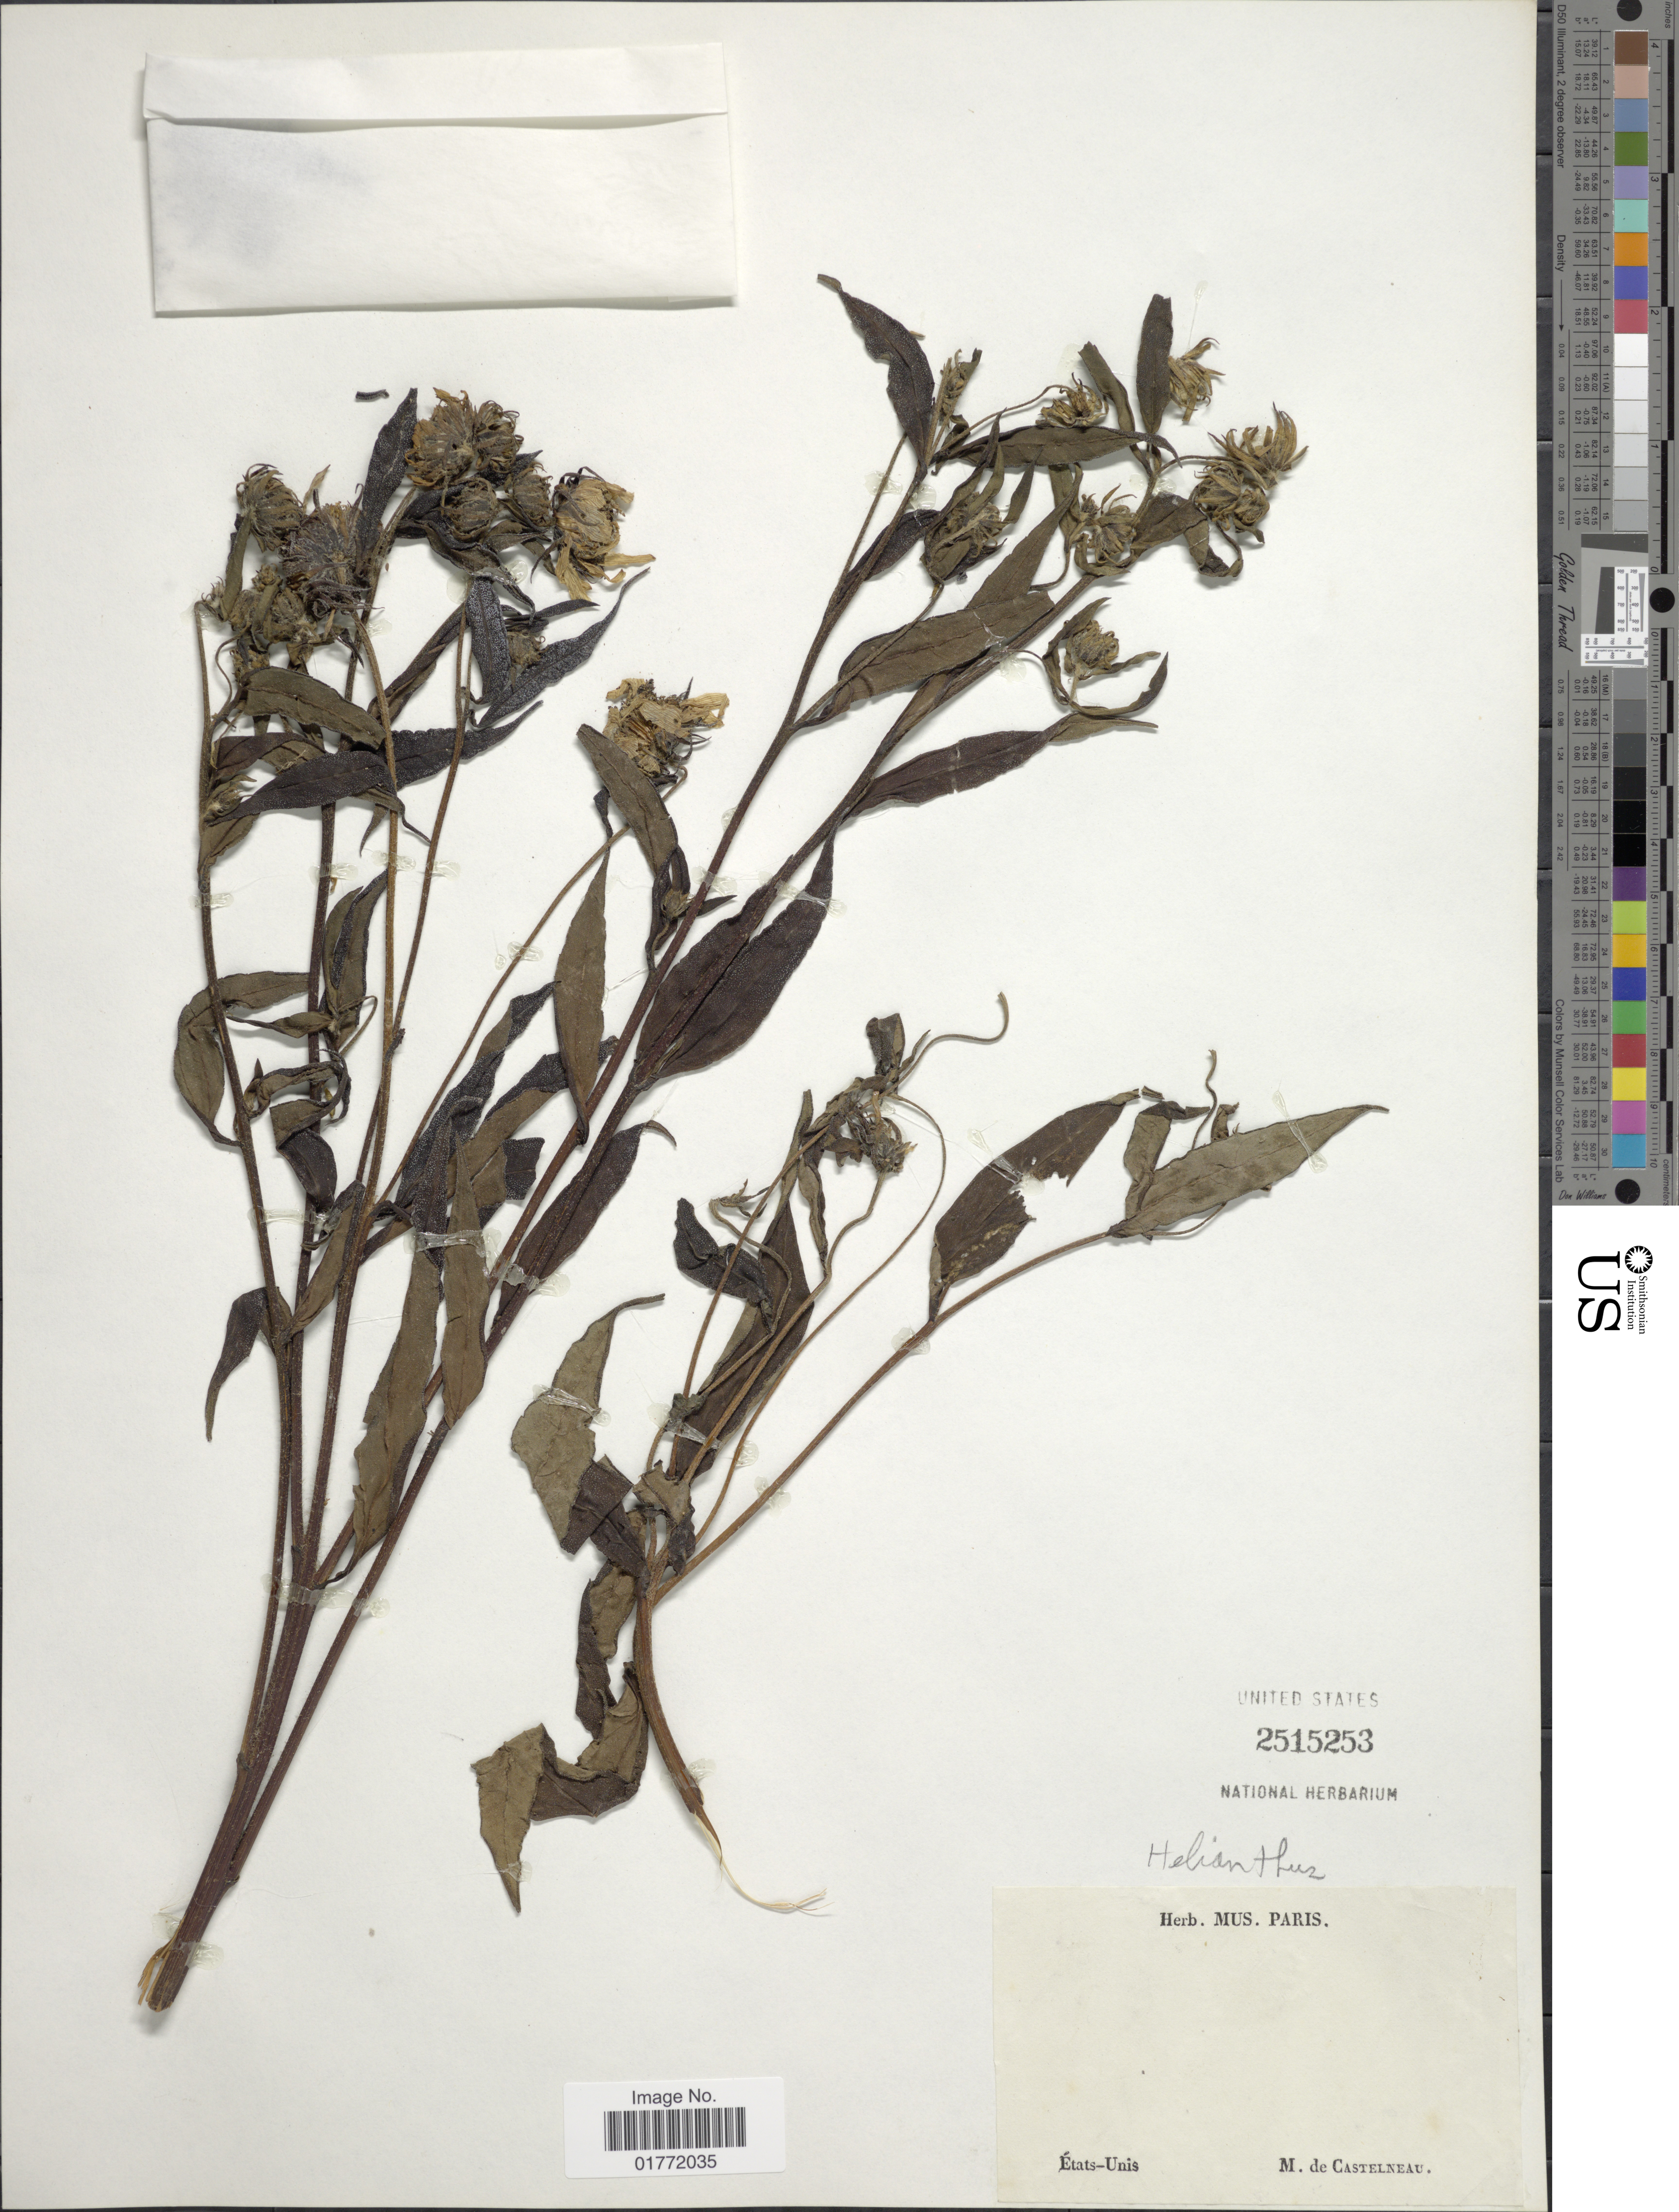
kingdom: Plantae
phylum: Tracheophyta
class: Magnoliopsida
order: Asterales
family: Asteraceae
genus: Helianthus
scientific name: Helianthus sp.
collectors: M. de Castelneau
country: United States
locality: Etats-Unis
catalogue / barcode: US 2515253